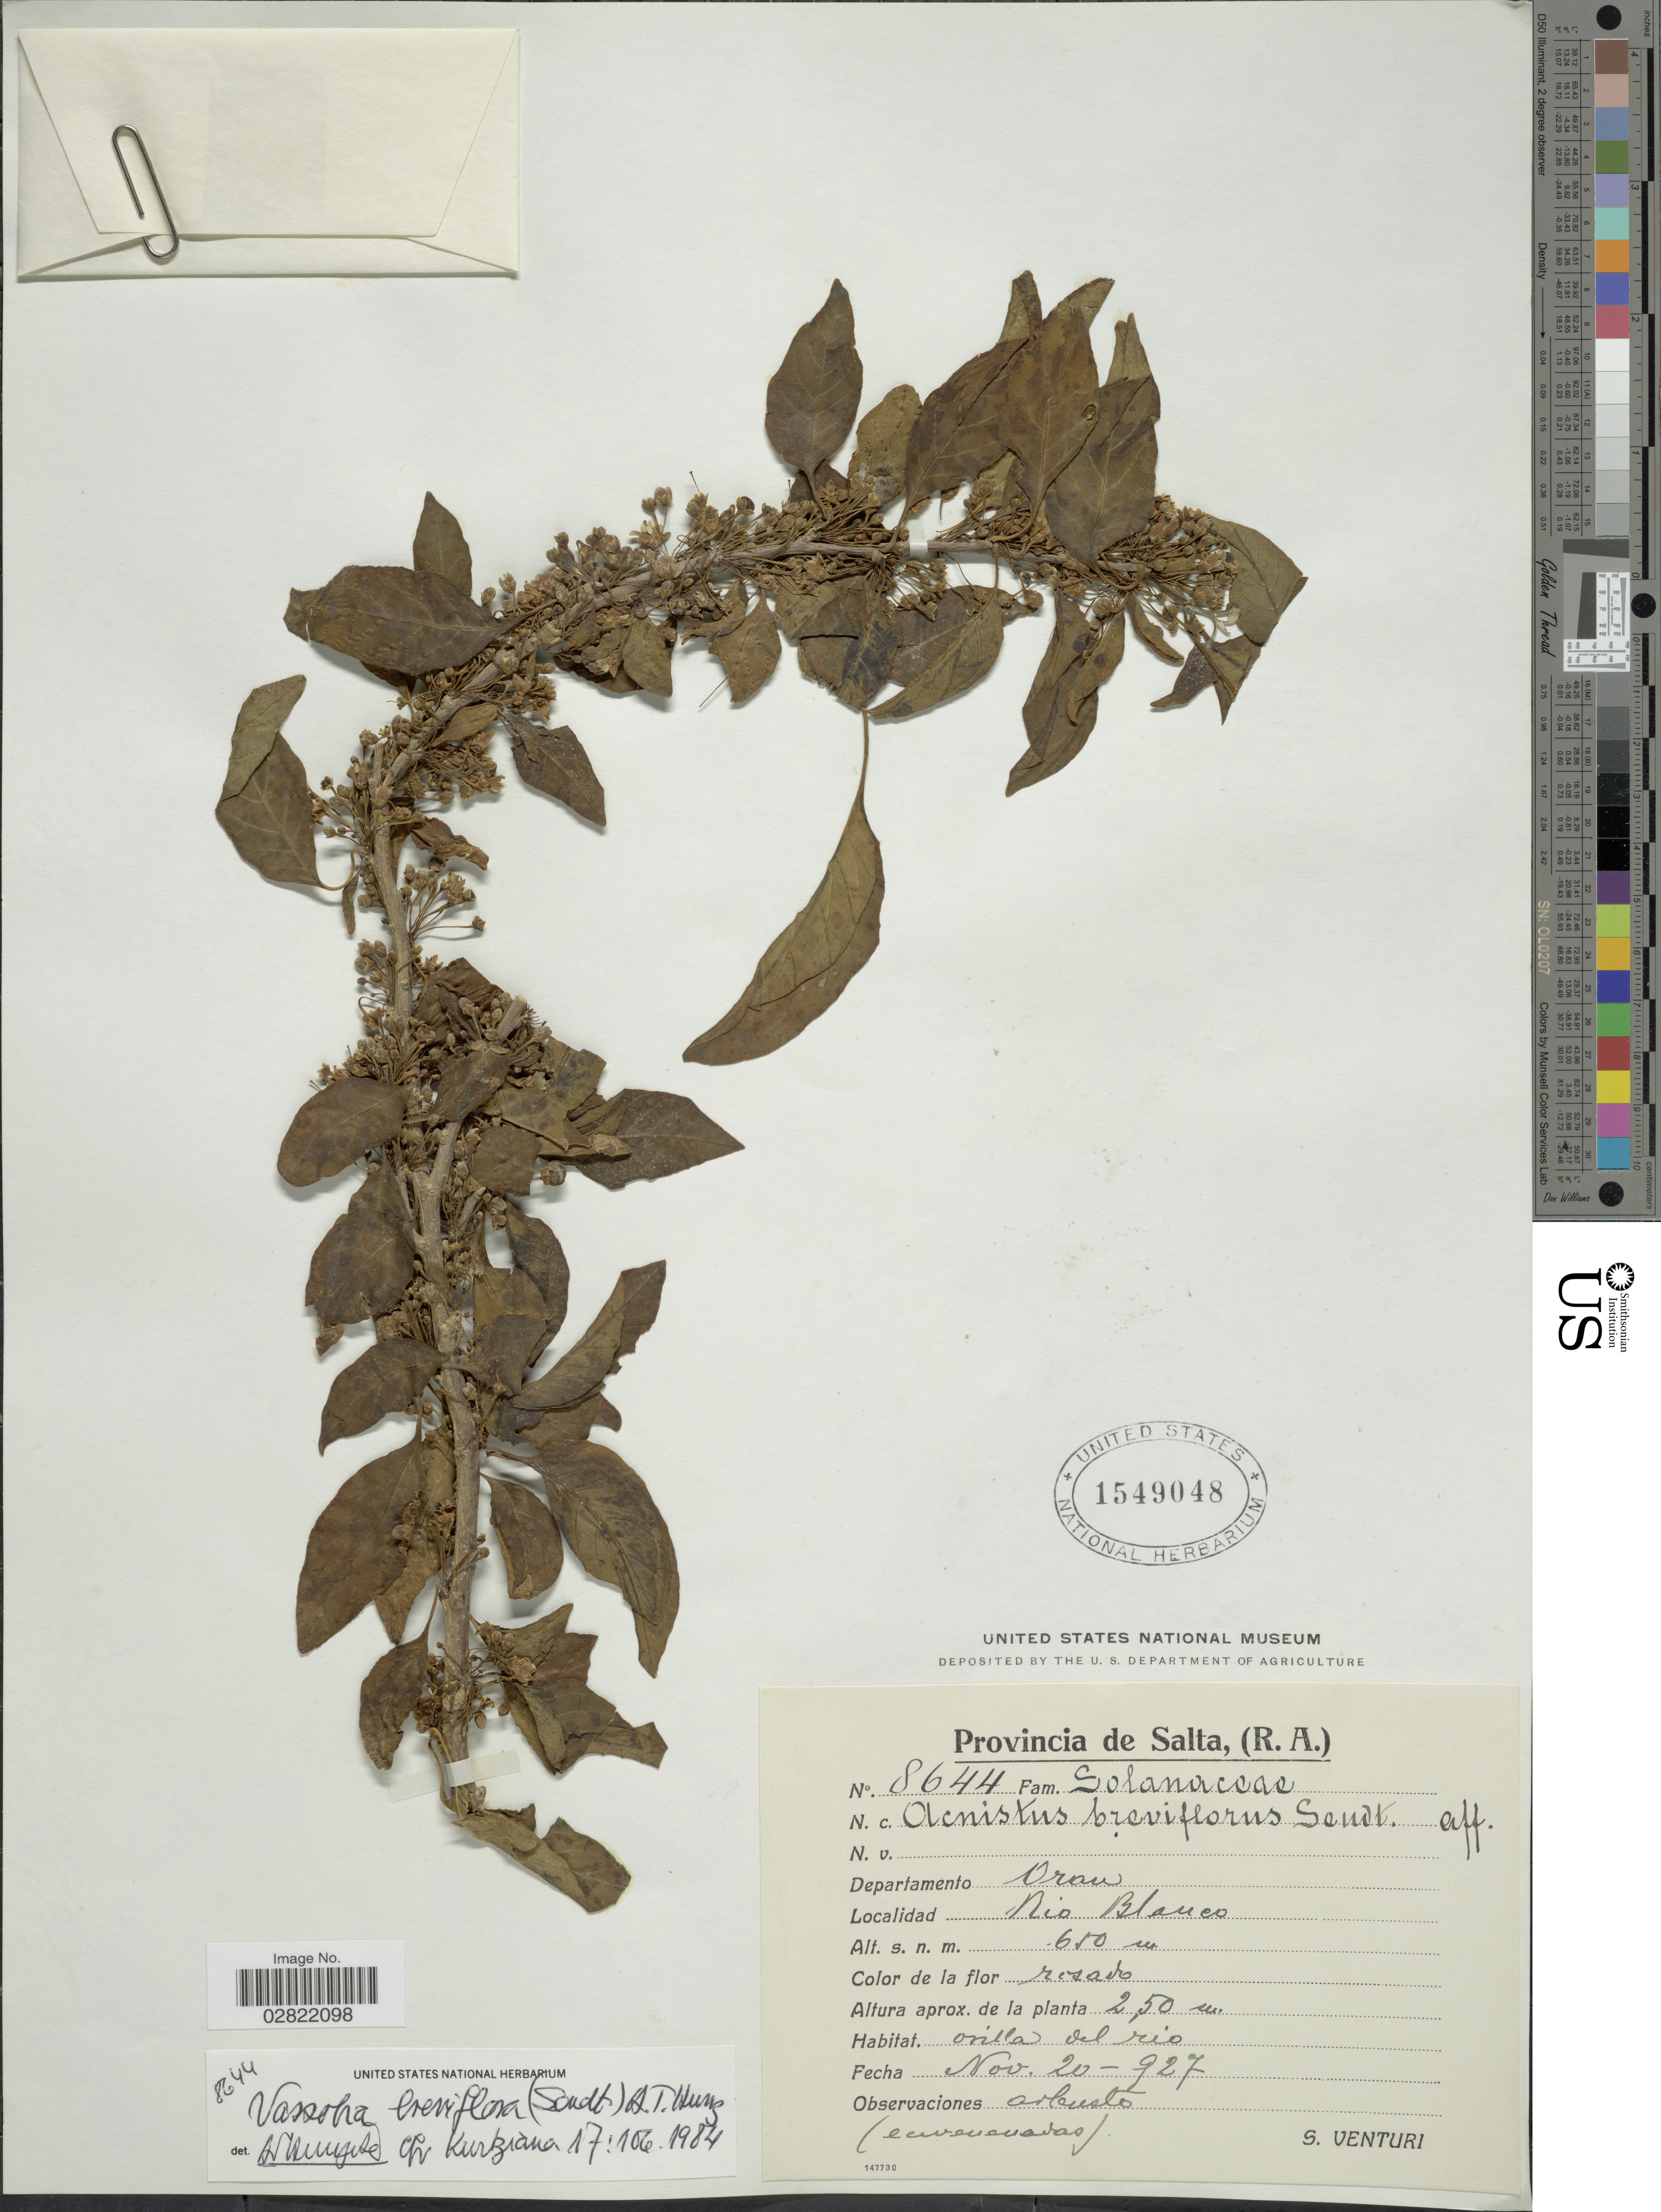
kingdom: Plantae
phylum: Tracheophyta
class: Magnoliopsida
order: Solanales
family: Solanaceae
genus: Vassobia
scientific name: Vassobia breviflora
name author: (Sendt.) Hunz.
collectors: S. Venturi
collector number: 8644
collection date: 1927-11-20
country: Argentina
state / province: Salta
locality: Provincia de Salta, (R.A.), Departamento Oran, Rio Blanco.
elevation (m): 650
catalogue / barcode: US 1549048